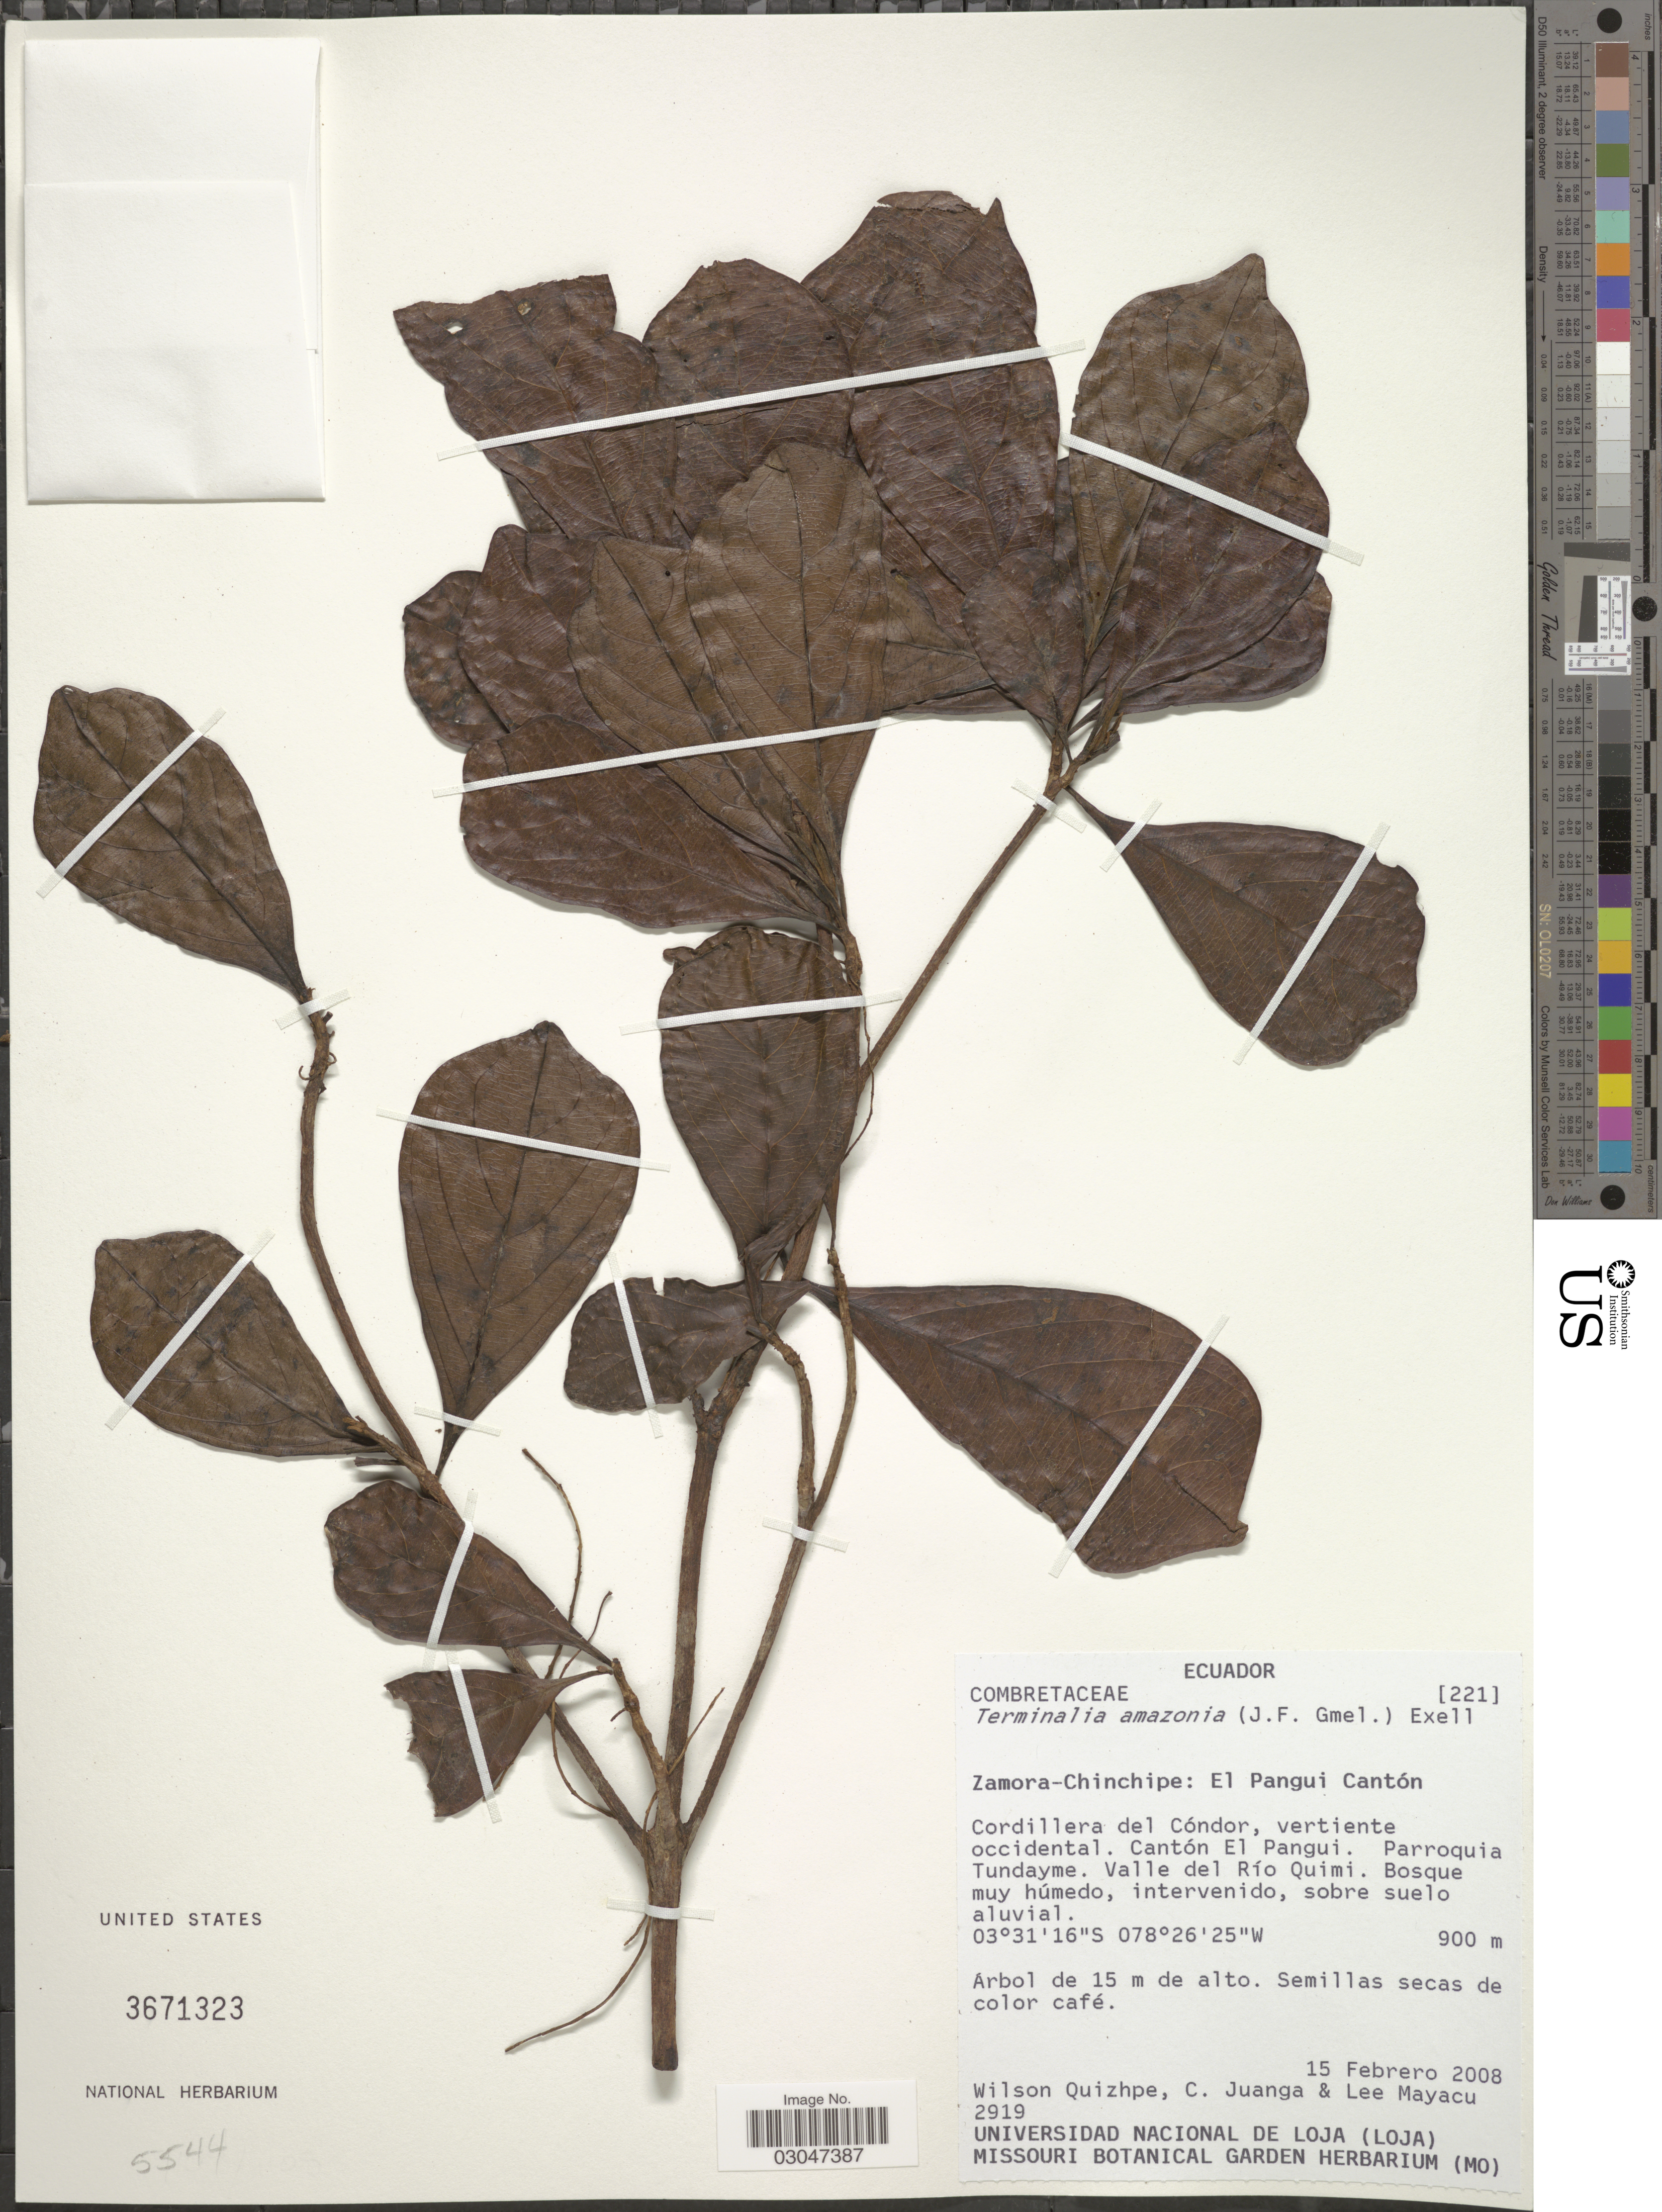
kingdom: Plantae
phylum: Tracheophyta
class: Magnoliopsida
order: Myrtales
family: Combretaceae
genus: Terminalia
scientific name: Terminalia amazonia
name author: (J.F. Gmel.) Exell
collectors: W. Quizhpe, C. Juanga & Mayacu Lee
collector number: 2919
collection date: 2008-02-15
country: Ecuador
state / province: Zamora-Chinchipe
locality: El Pangui Cantón Cordillera del Cóndor, vertiente occidental. Cantón El Pangui. Parroquia Tundayne. Valle Río Quimi.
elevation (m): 900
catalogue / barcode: US 3671323